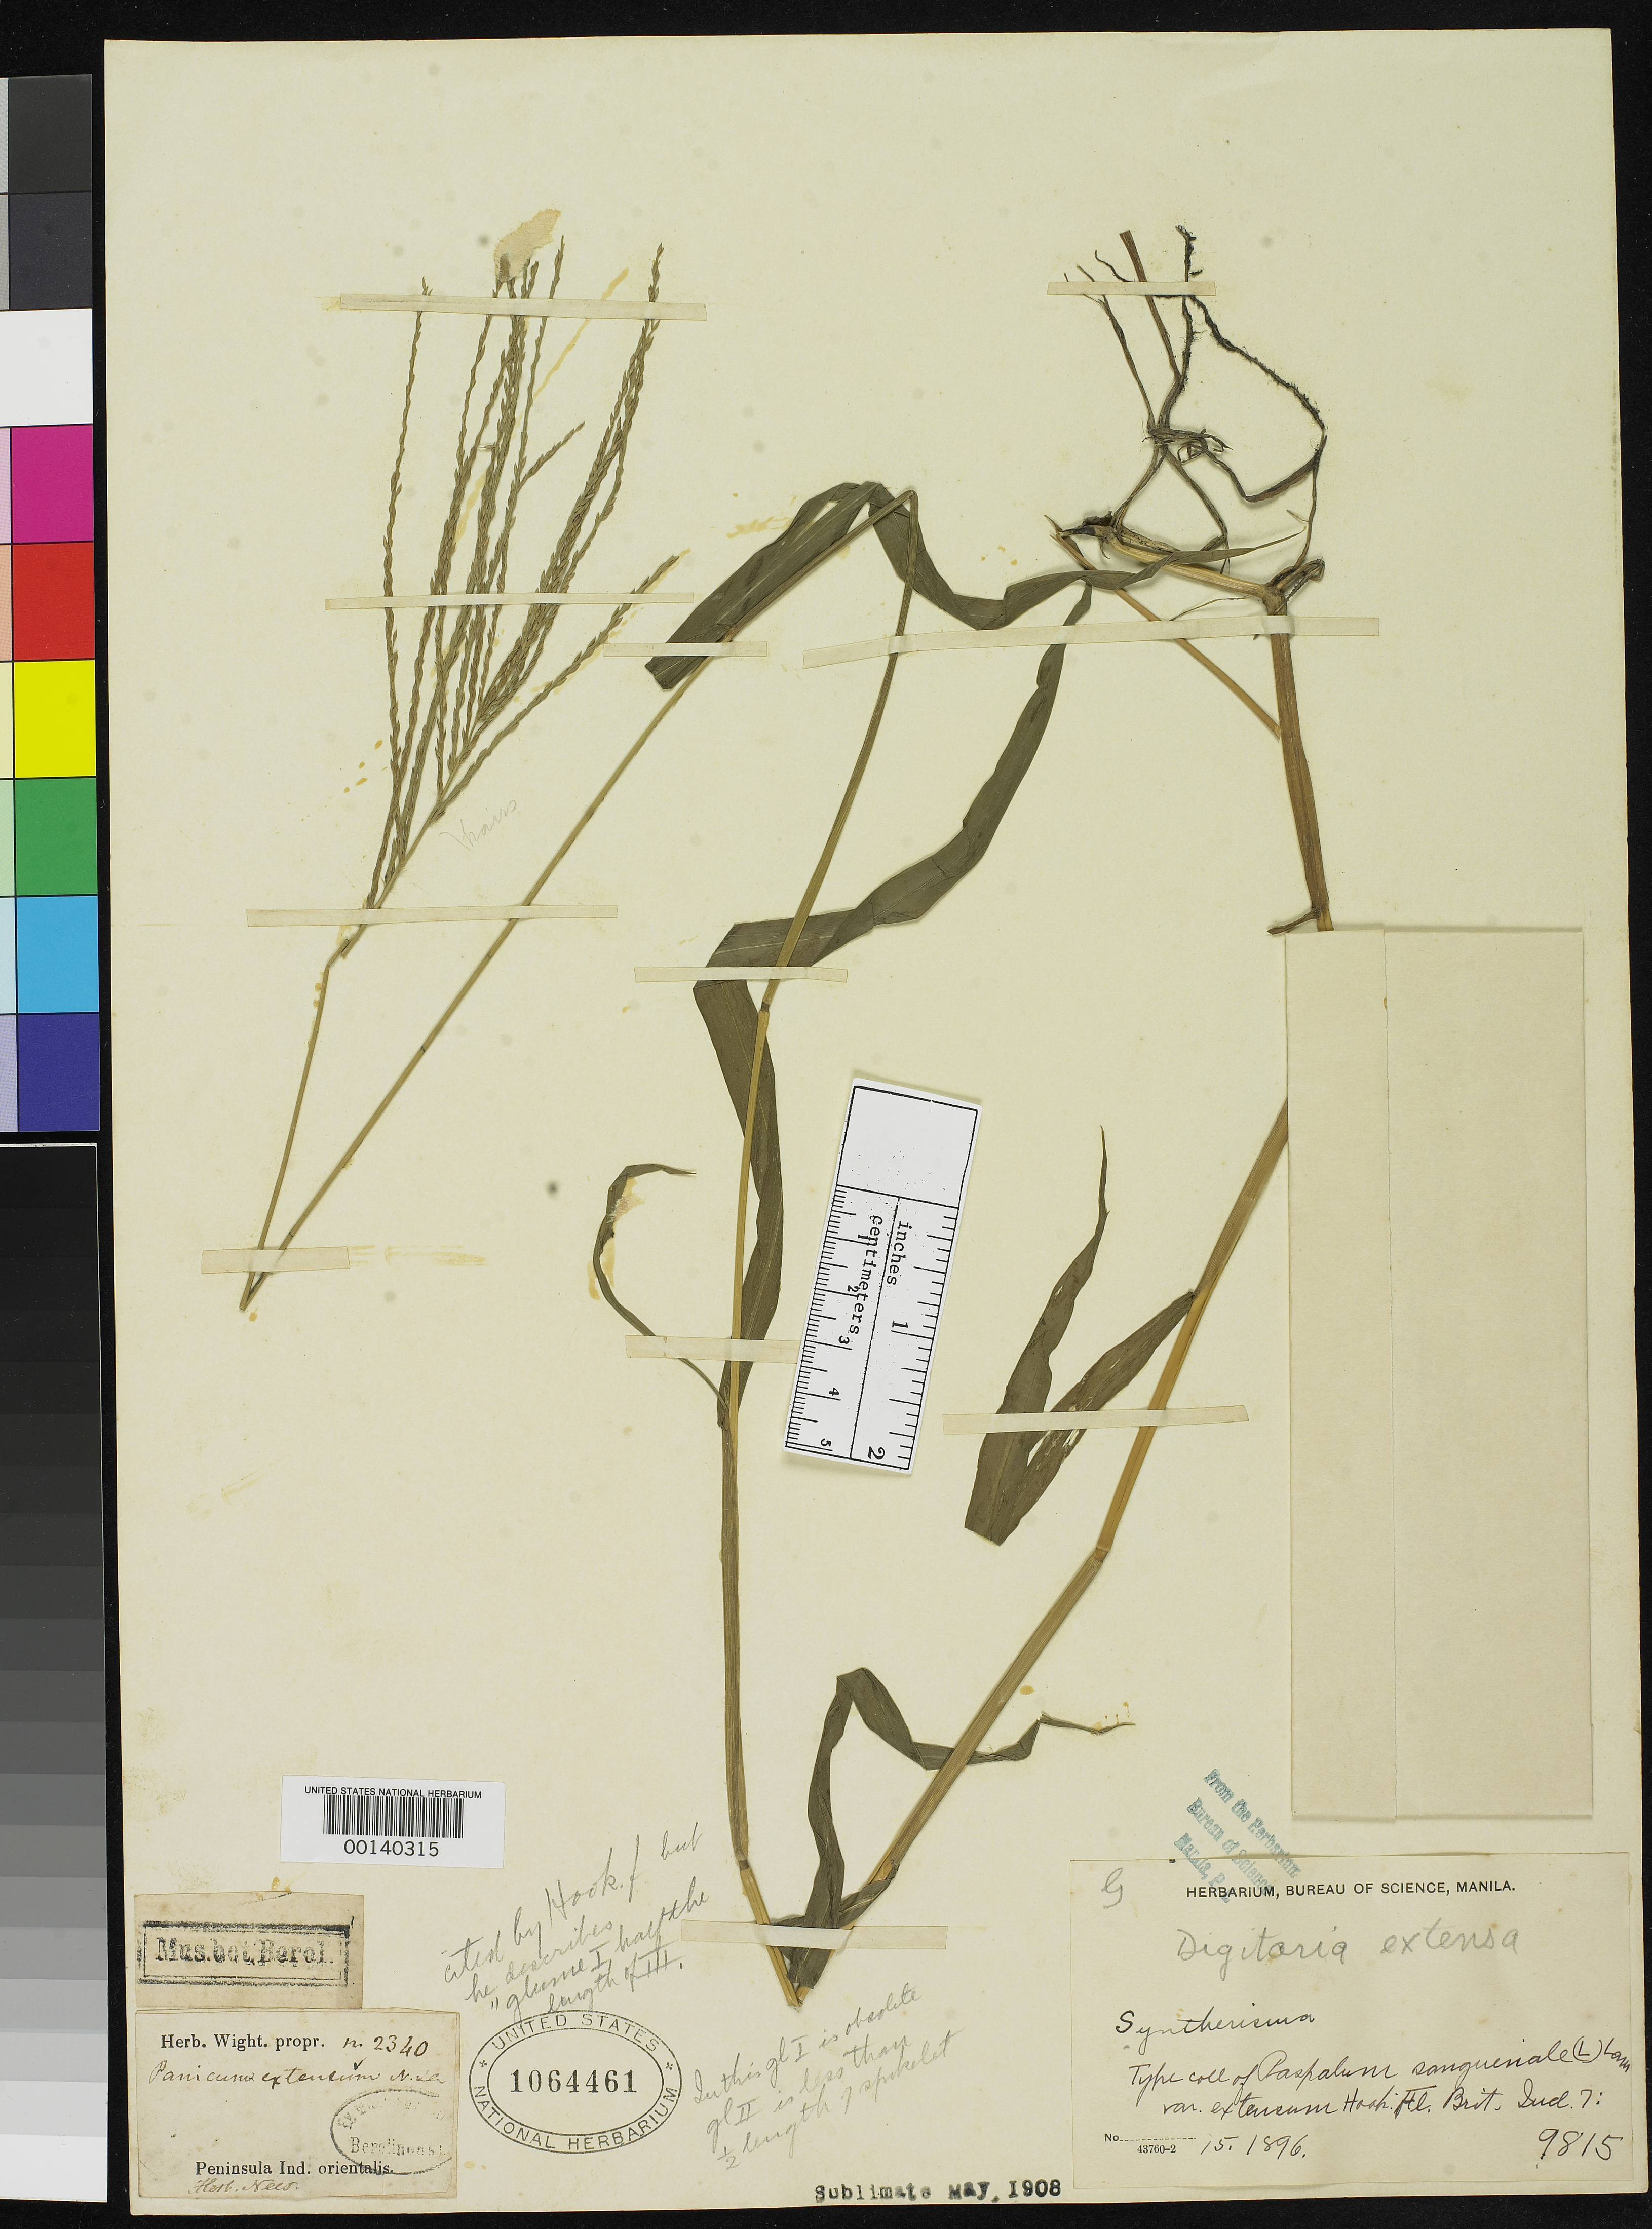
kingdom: Plantae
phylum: Tracheophyta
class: Liliopsida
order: Poales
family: Poaceae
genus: Paspalum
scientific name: Paspalum sanguinale var. extensum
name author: Hook. f.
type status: Isotype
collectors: C. G. D. Nees & G. Arnott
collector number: Wight Cat. No. 2340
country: India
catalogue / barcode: US 1064461